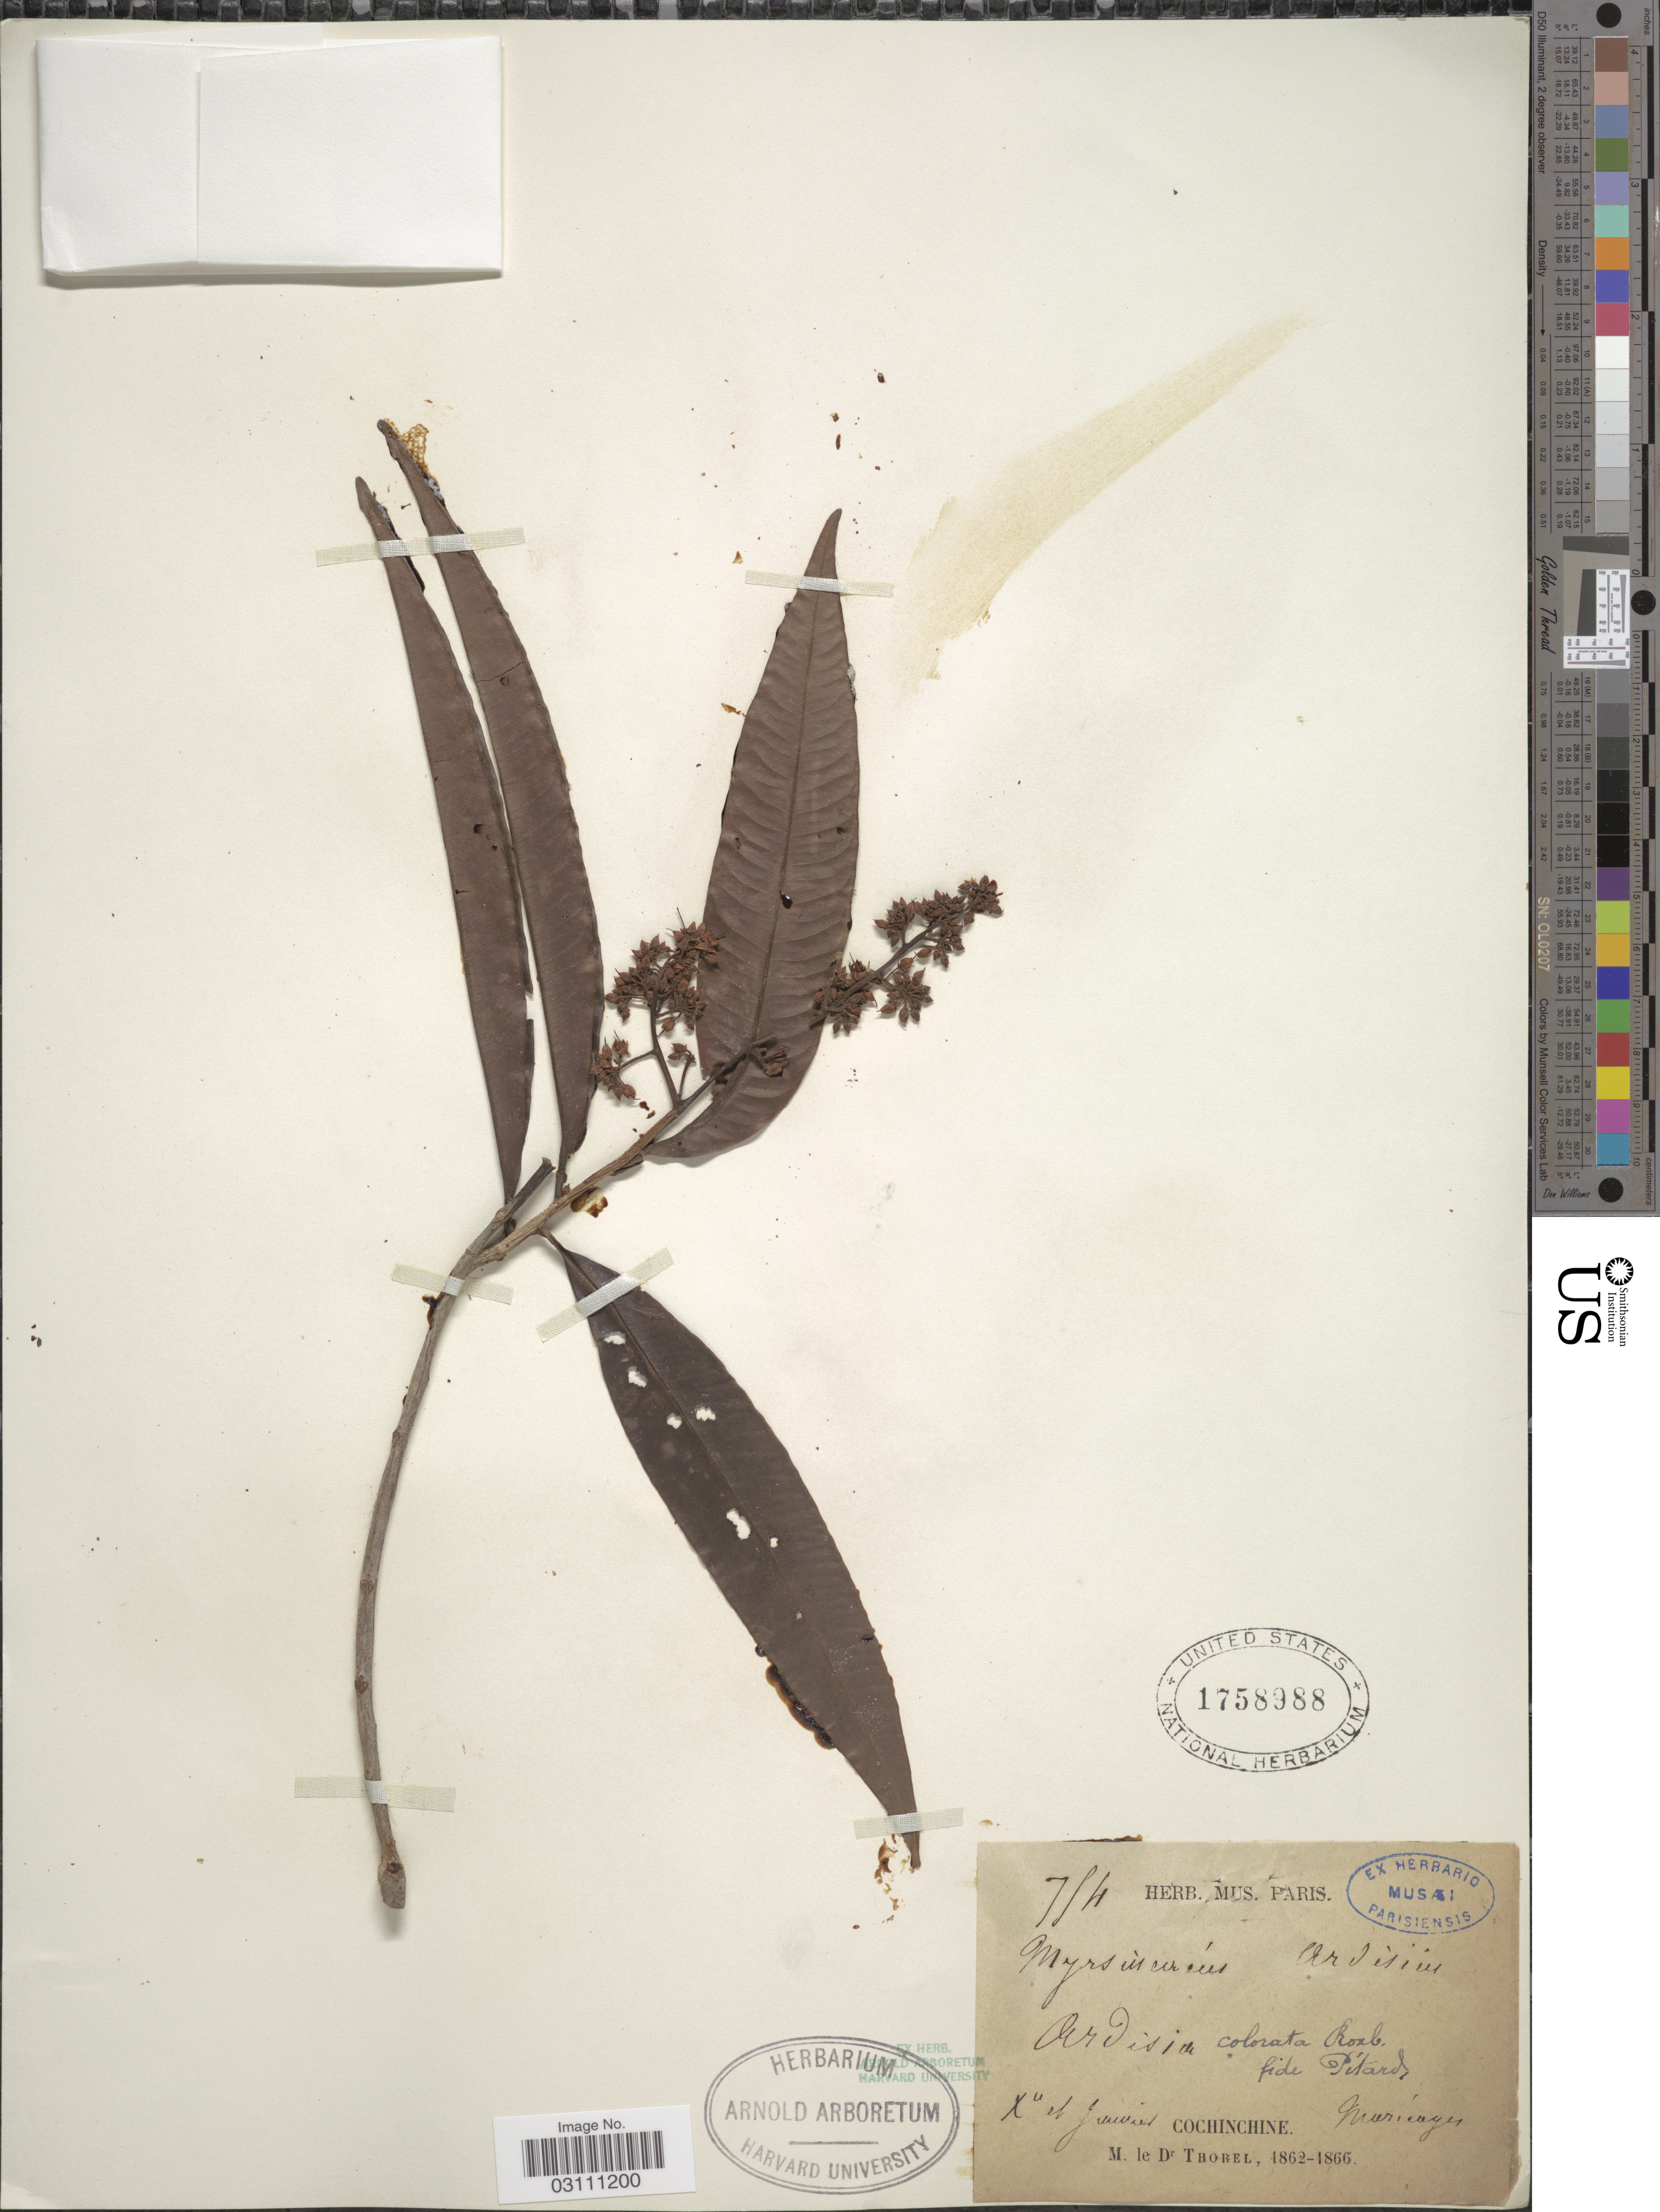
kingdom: Plantae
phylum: Tracheophyta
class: Magnoliopsida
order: Ericales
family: Primulaceae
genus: Ardisia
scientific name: Ardisia colorata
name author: Roxb.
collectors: Thorel, M. "M. [=Monsieur] Thorel" DO NOT USE (error for C. Thorel)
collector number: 754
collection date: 1862-01/1866-01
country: Vietnam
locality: Cochinchine.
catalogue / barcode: US 1758988